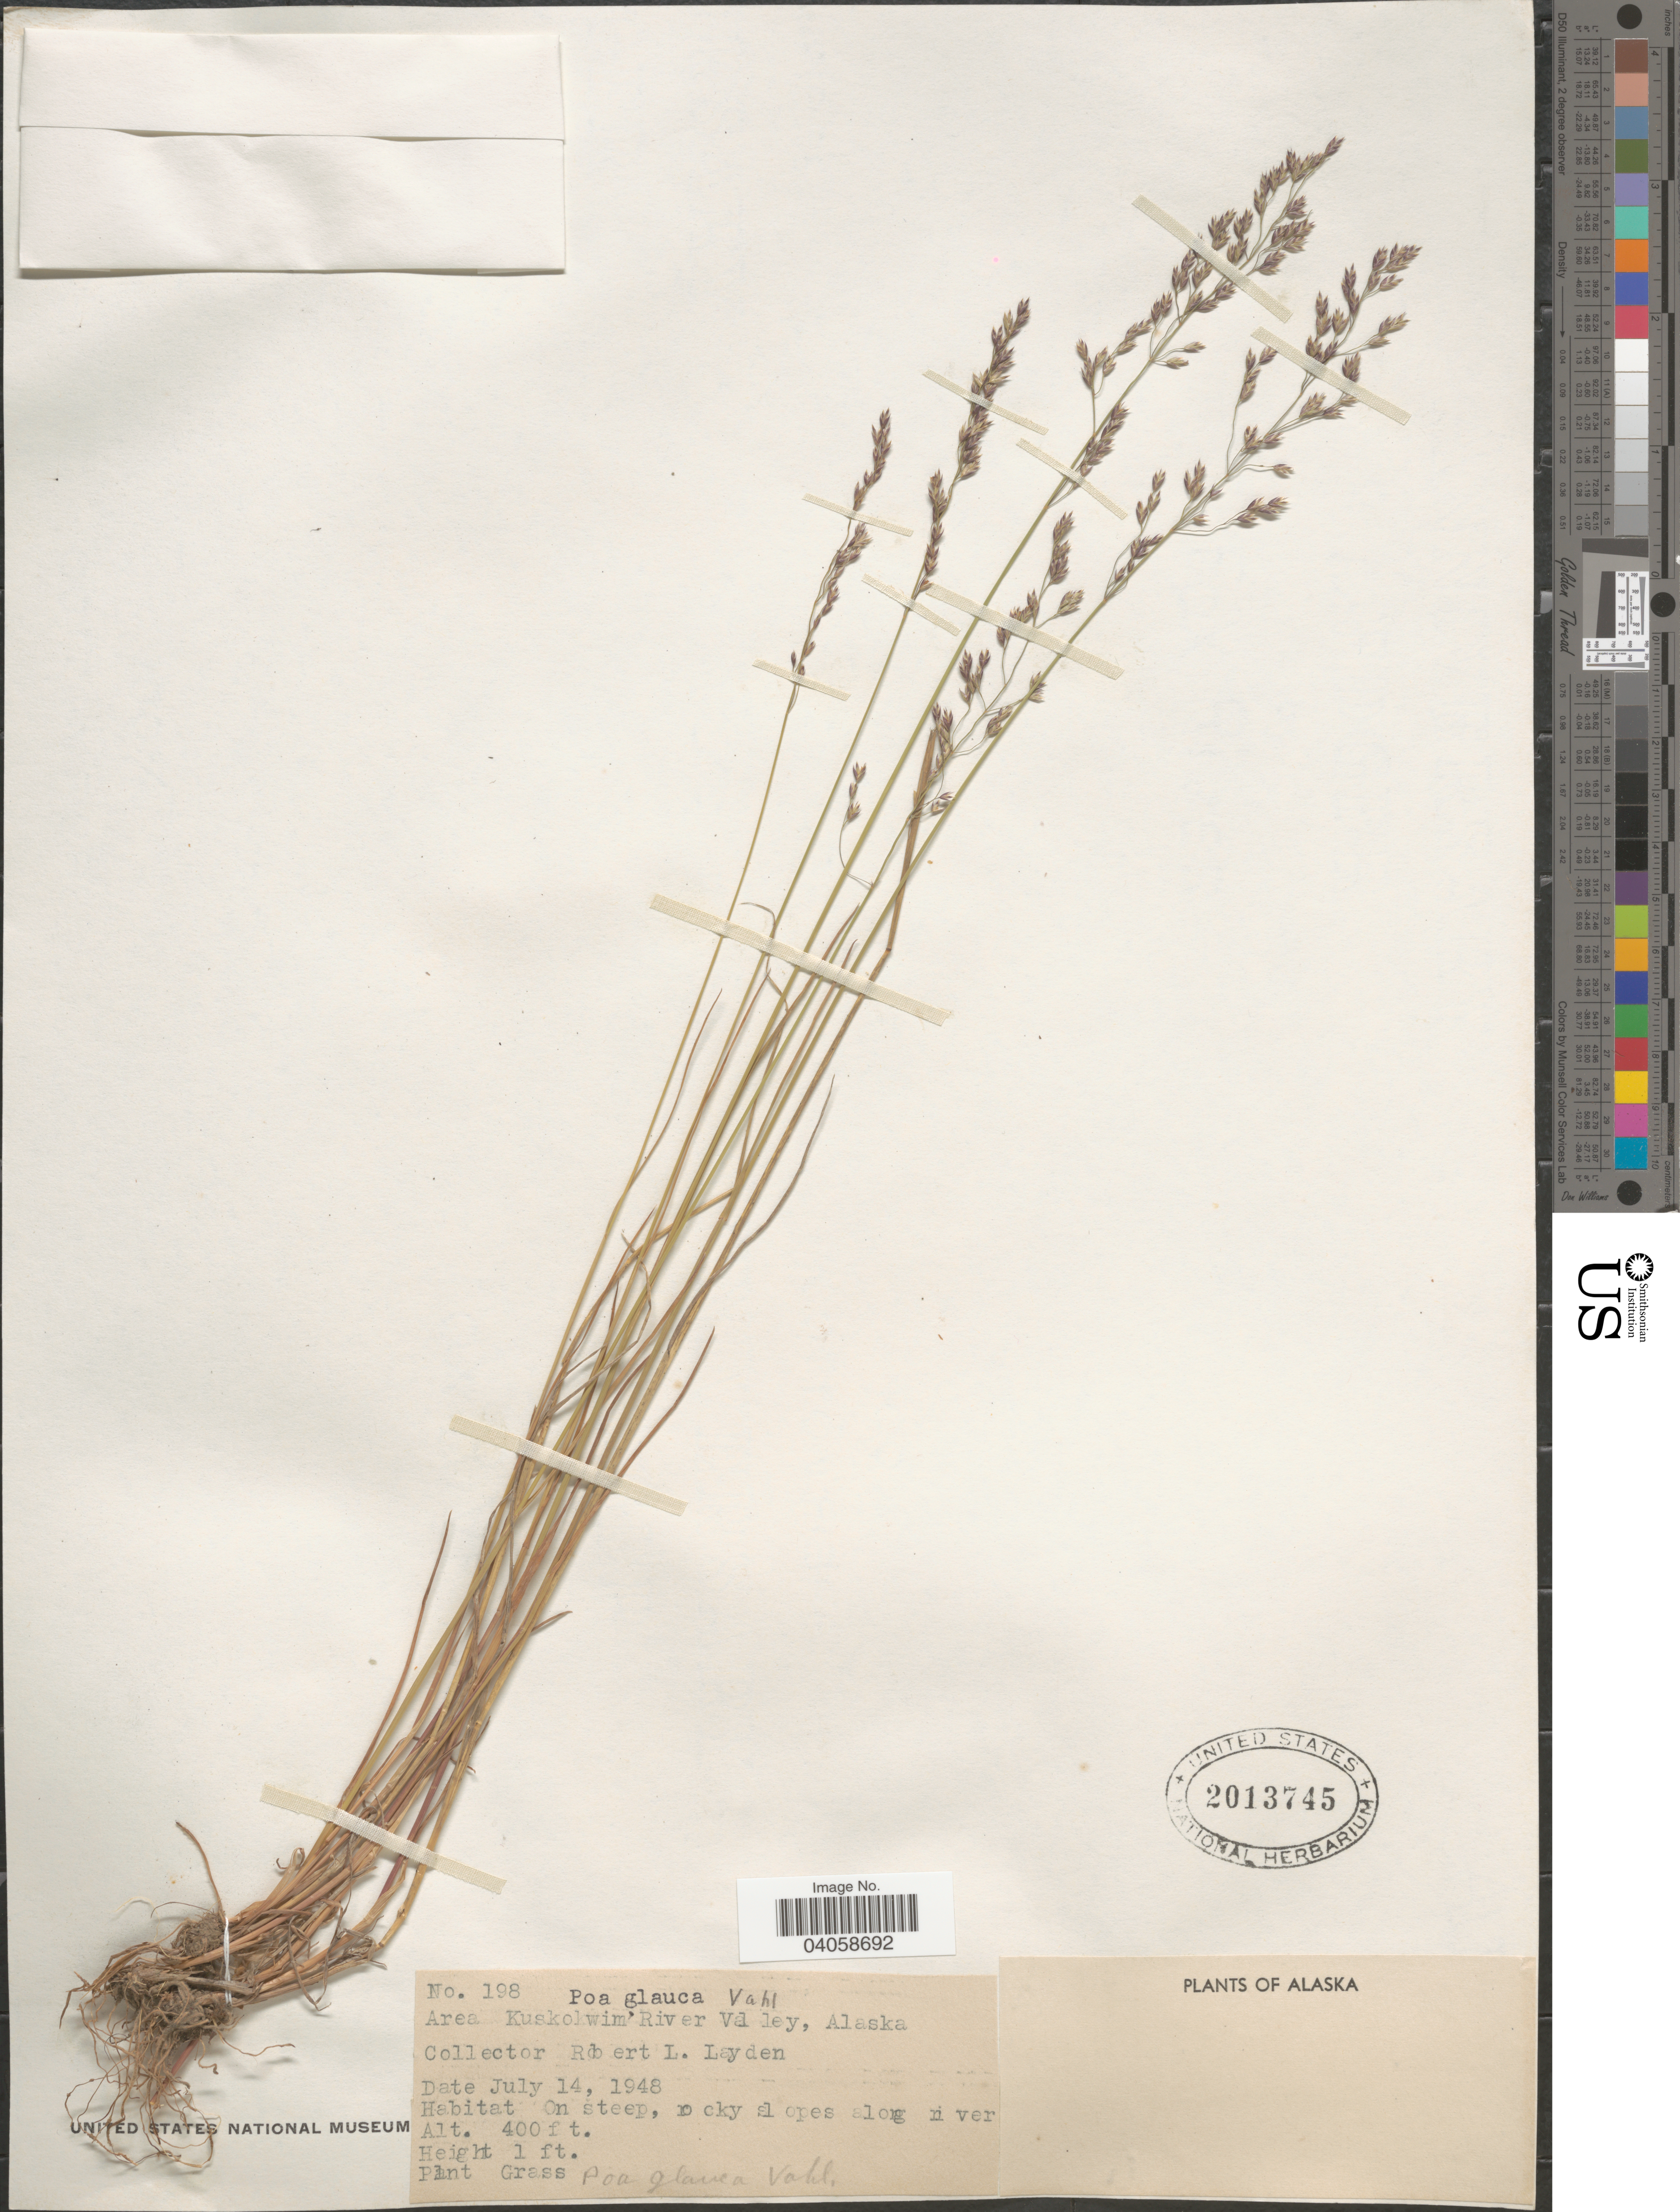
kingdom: Plantae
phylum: Tracheophyta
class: Liliopsida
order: Poales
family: Poaceae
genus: Poa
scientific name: Poa glauca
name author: Vahl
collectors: R. Layden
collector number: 198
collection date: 1948-07-14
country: United States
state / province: Alaska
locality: Area Kuskolwim River Valley. Rocky slopes along river.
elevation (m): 122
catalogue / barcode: US 2013745